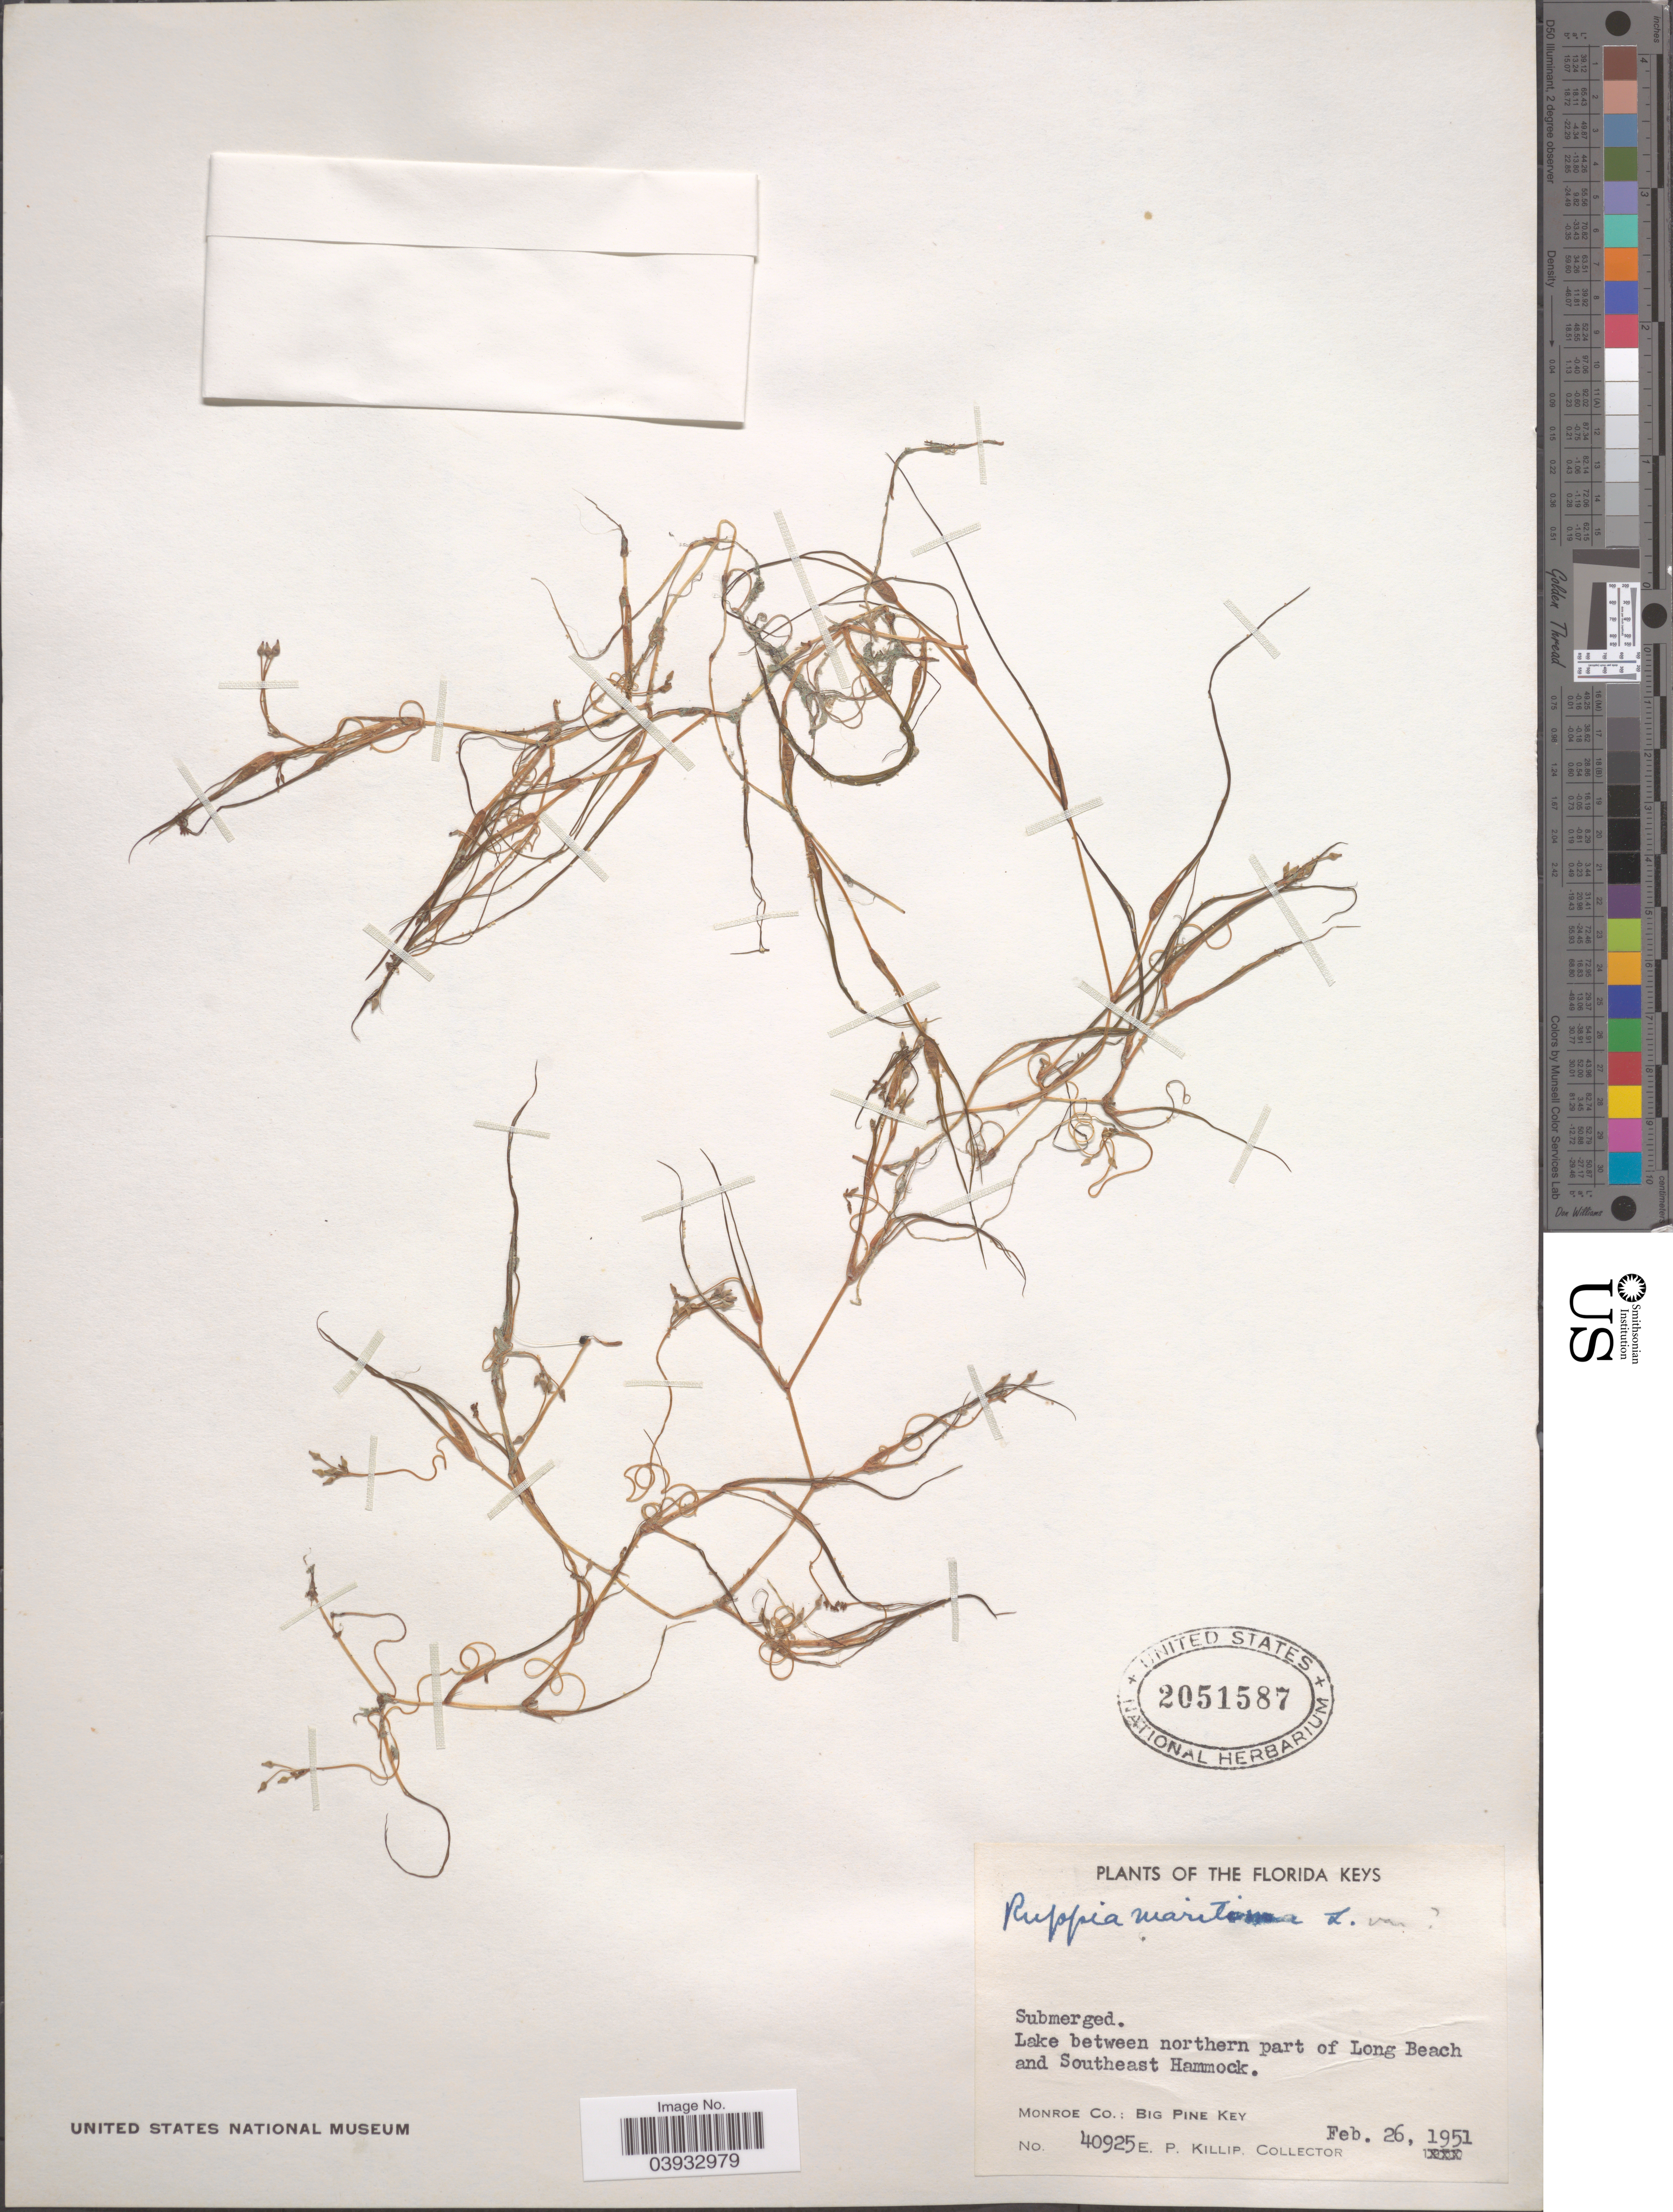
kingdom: Plantae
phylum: Tracheophyta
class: Liliopsida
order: Alismatales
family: Ruppiaceae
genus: Ruppia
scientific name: Ruppia maritima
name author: L.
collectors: E. P. Killip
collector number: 40925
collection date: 1951-02-26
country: United States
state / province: Florida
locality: The Florida Keys. Lake between northern part of Long Beach and Southeast Hammock. Monroe Co.: Big Pine Key.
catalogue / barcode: US 2051587